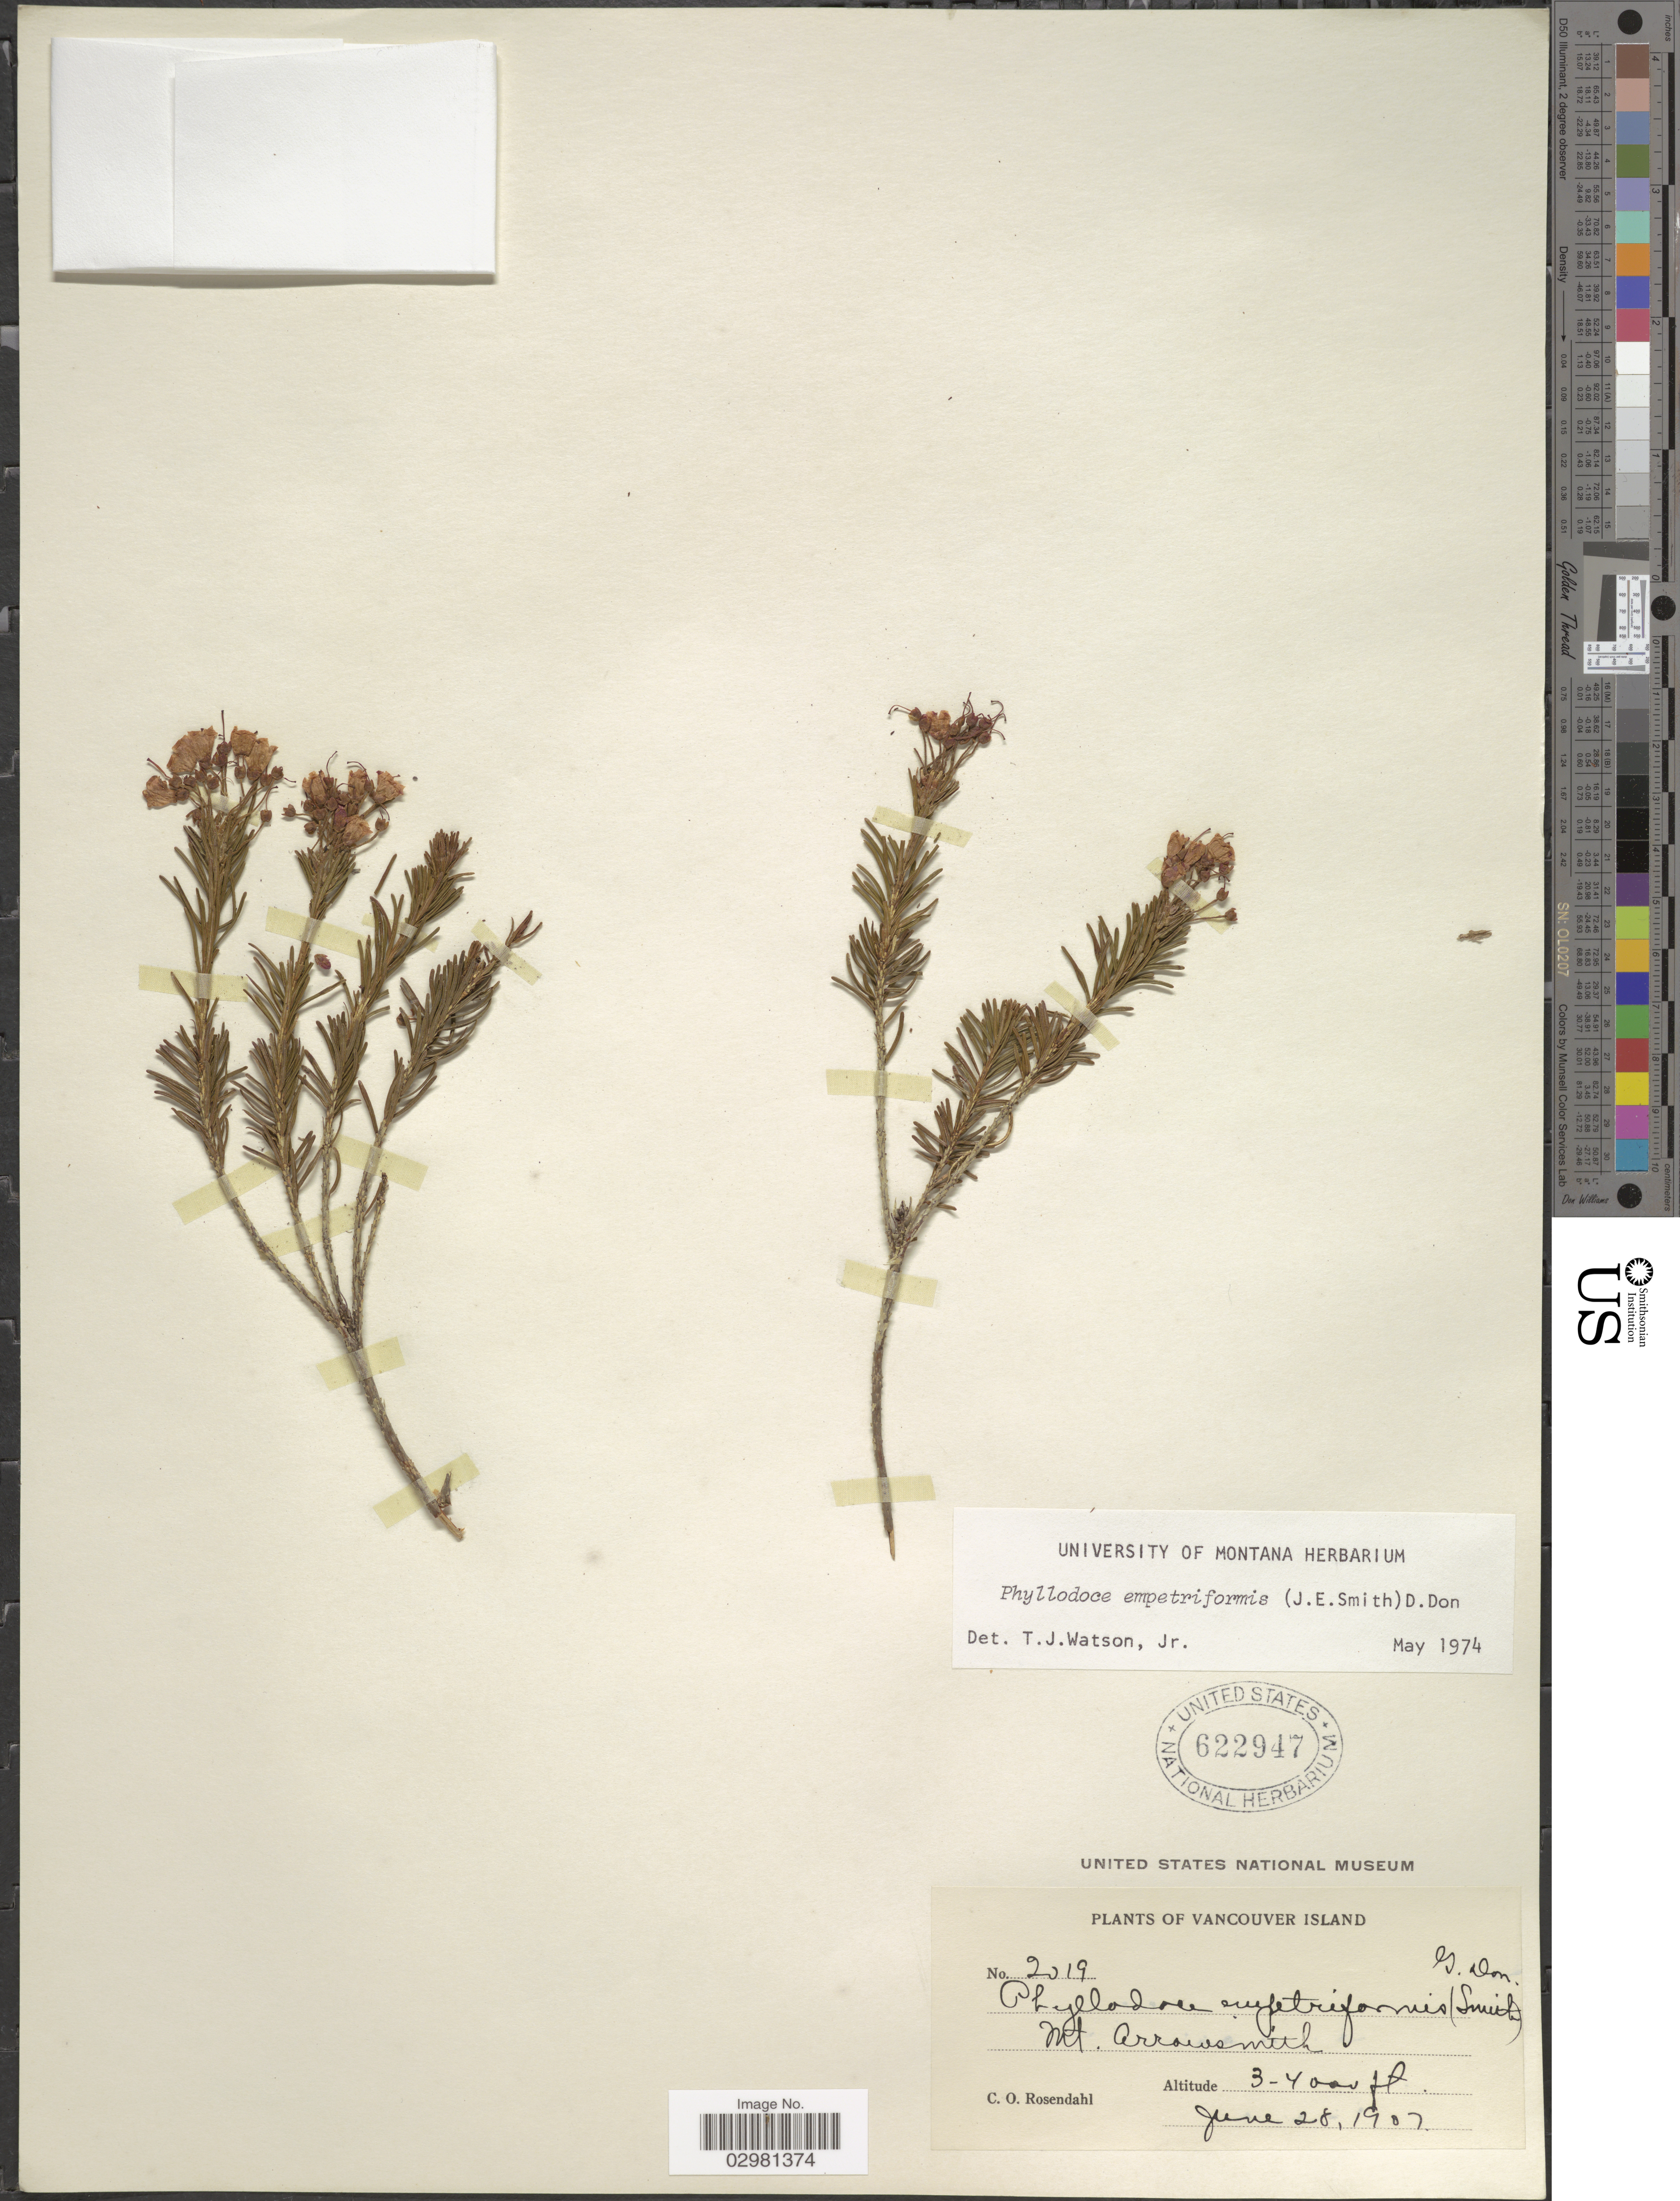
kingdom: Plantae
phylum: Tracheophyta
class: Magnoliopsida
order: Ericales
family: Ericaceae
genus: Phyllodoce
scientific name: Phyllodoce empetiformis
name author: (Small) D. Don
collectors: C. O. Rosendahl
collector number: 2019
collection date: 1907-06-28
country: Canada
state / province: British Columbia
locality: Vancouver Island, Mt. Arrowsmith.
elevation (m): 914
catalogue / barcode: US 622947